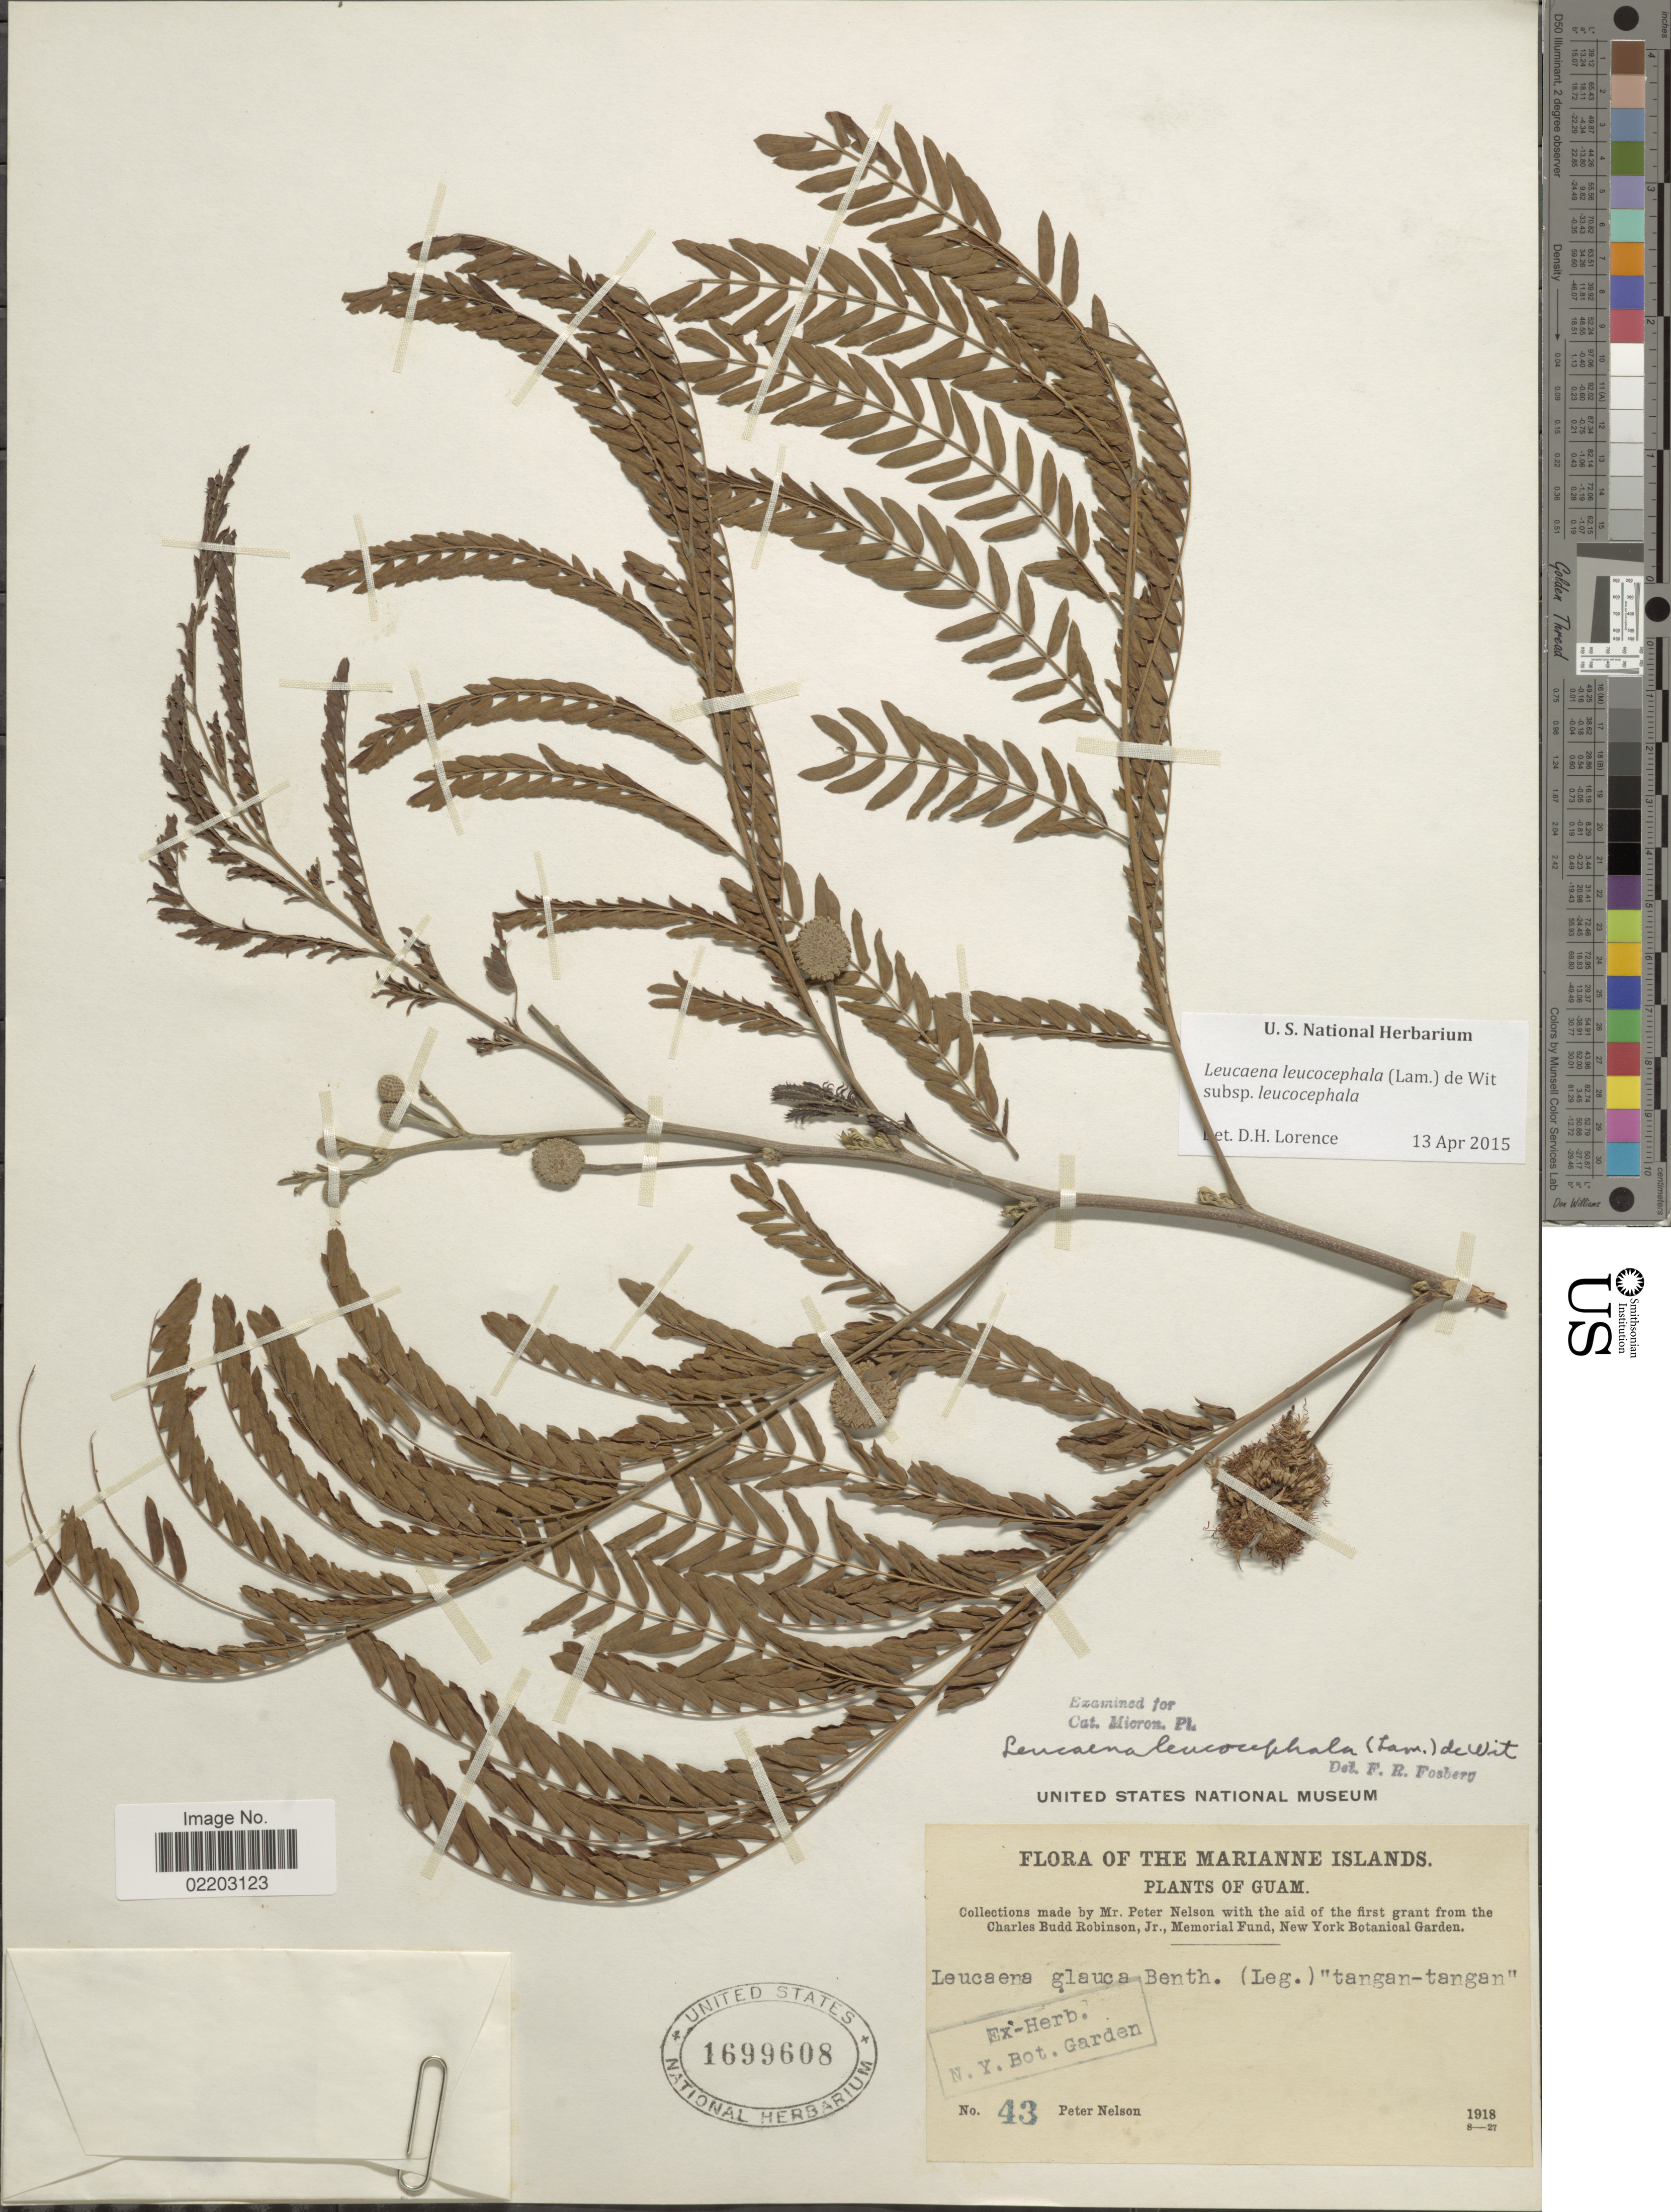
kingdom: Plantae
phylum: Tracheophyta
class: Magnoliopsida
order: Fabales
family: Fabaceae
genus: Leucaena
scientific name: Leucaena leucocephala subsp. leucocephala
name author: (Lam.) de Wit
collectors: P. Nelson & C. Robinson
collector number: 43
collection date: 1918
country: Guam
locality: Marianne Islands, Guam .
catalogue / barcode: US 1699608